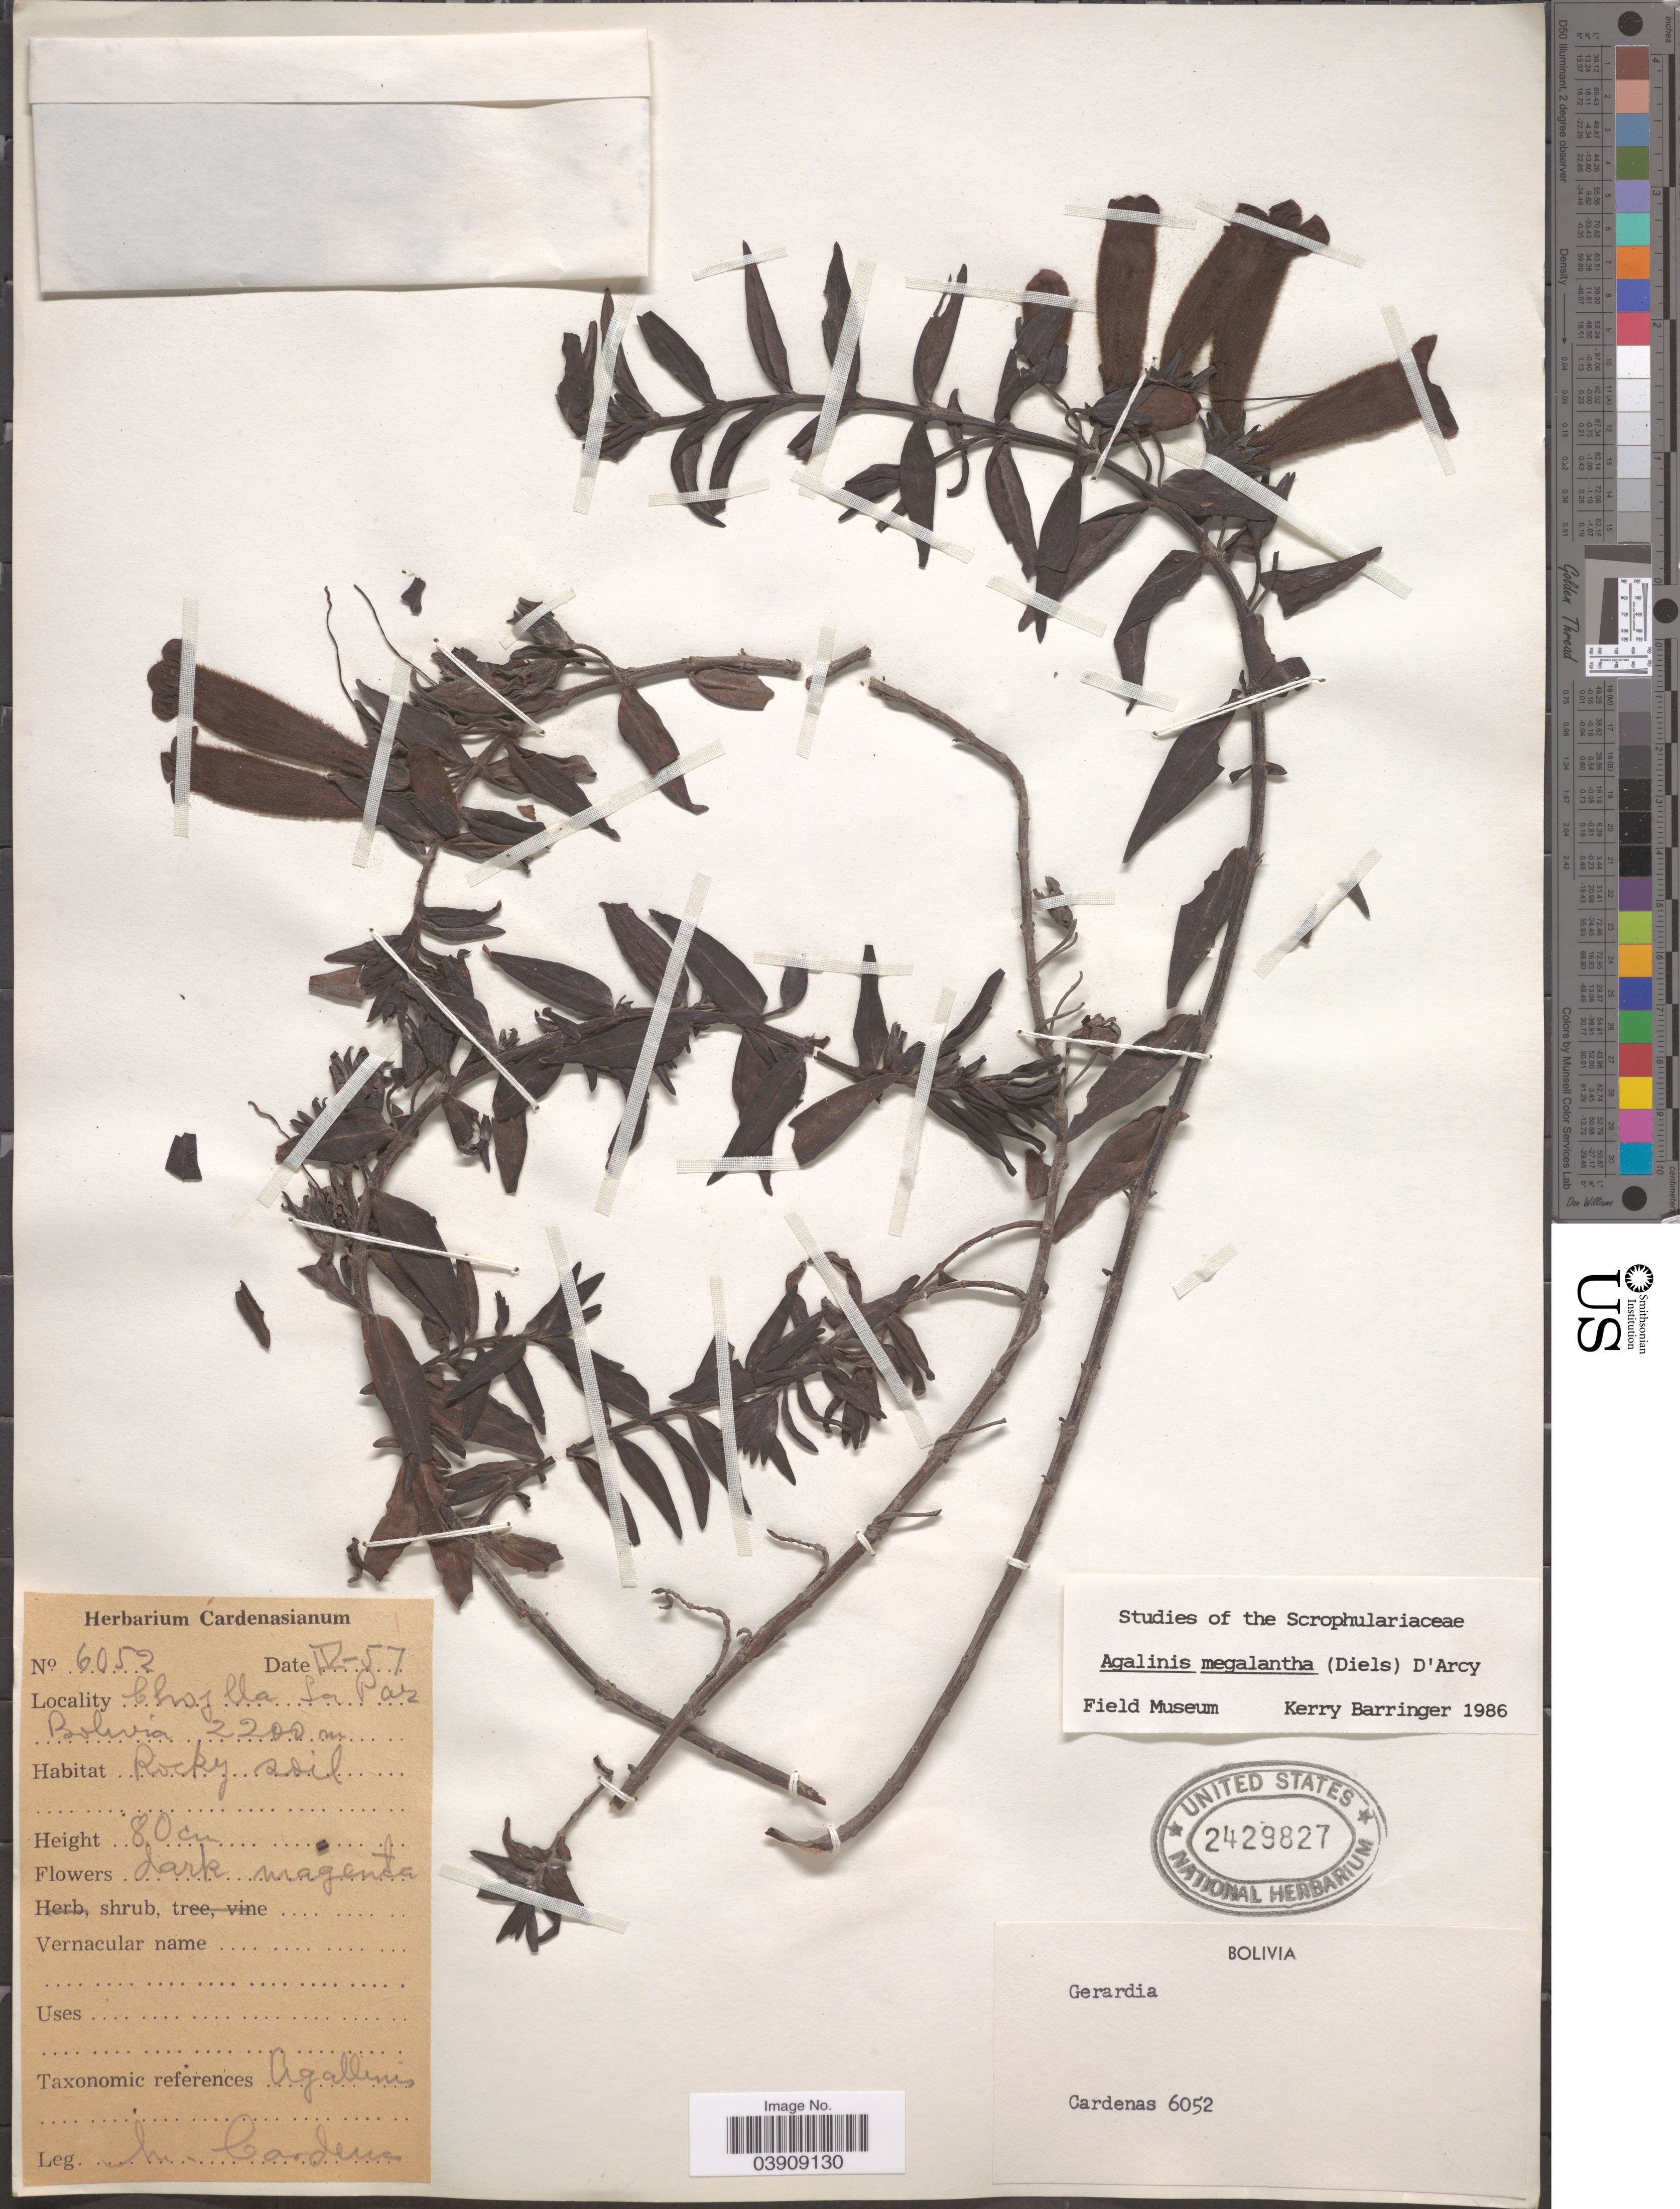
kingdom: Plantae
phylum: Tracheophyta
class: Magnoliopsida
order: Lamiales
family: Orobanchaceae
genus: Agalinis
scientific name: Agalinis megalantha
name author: (Diels) D'Arcy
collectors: M. Cárdenas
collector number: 6052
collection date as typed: Transcribed d/m/y: /4/57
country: Bolivia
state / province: La Paz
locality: Chojlla.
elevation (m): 2200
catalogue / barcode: US 2429827